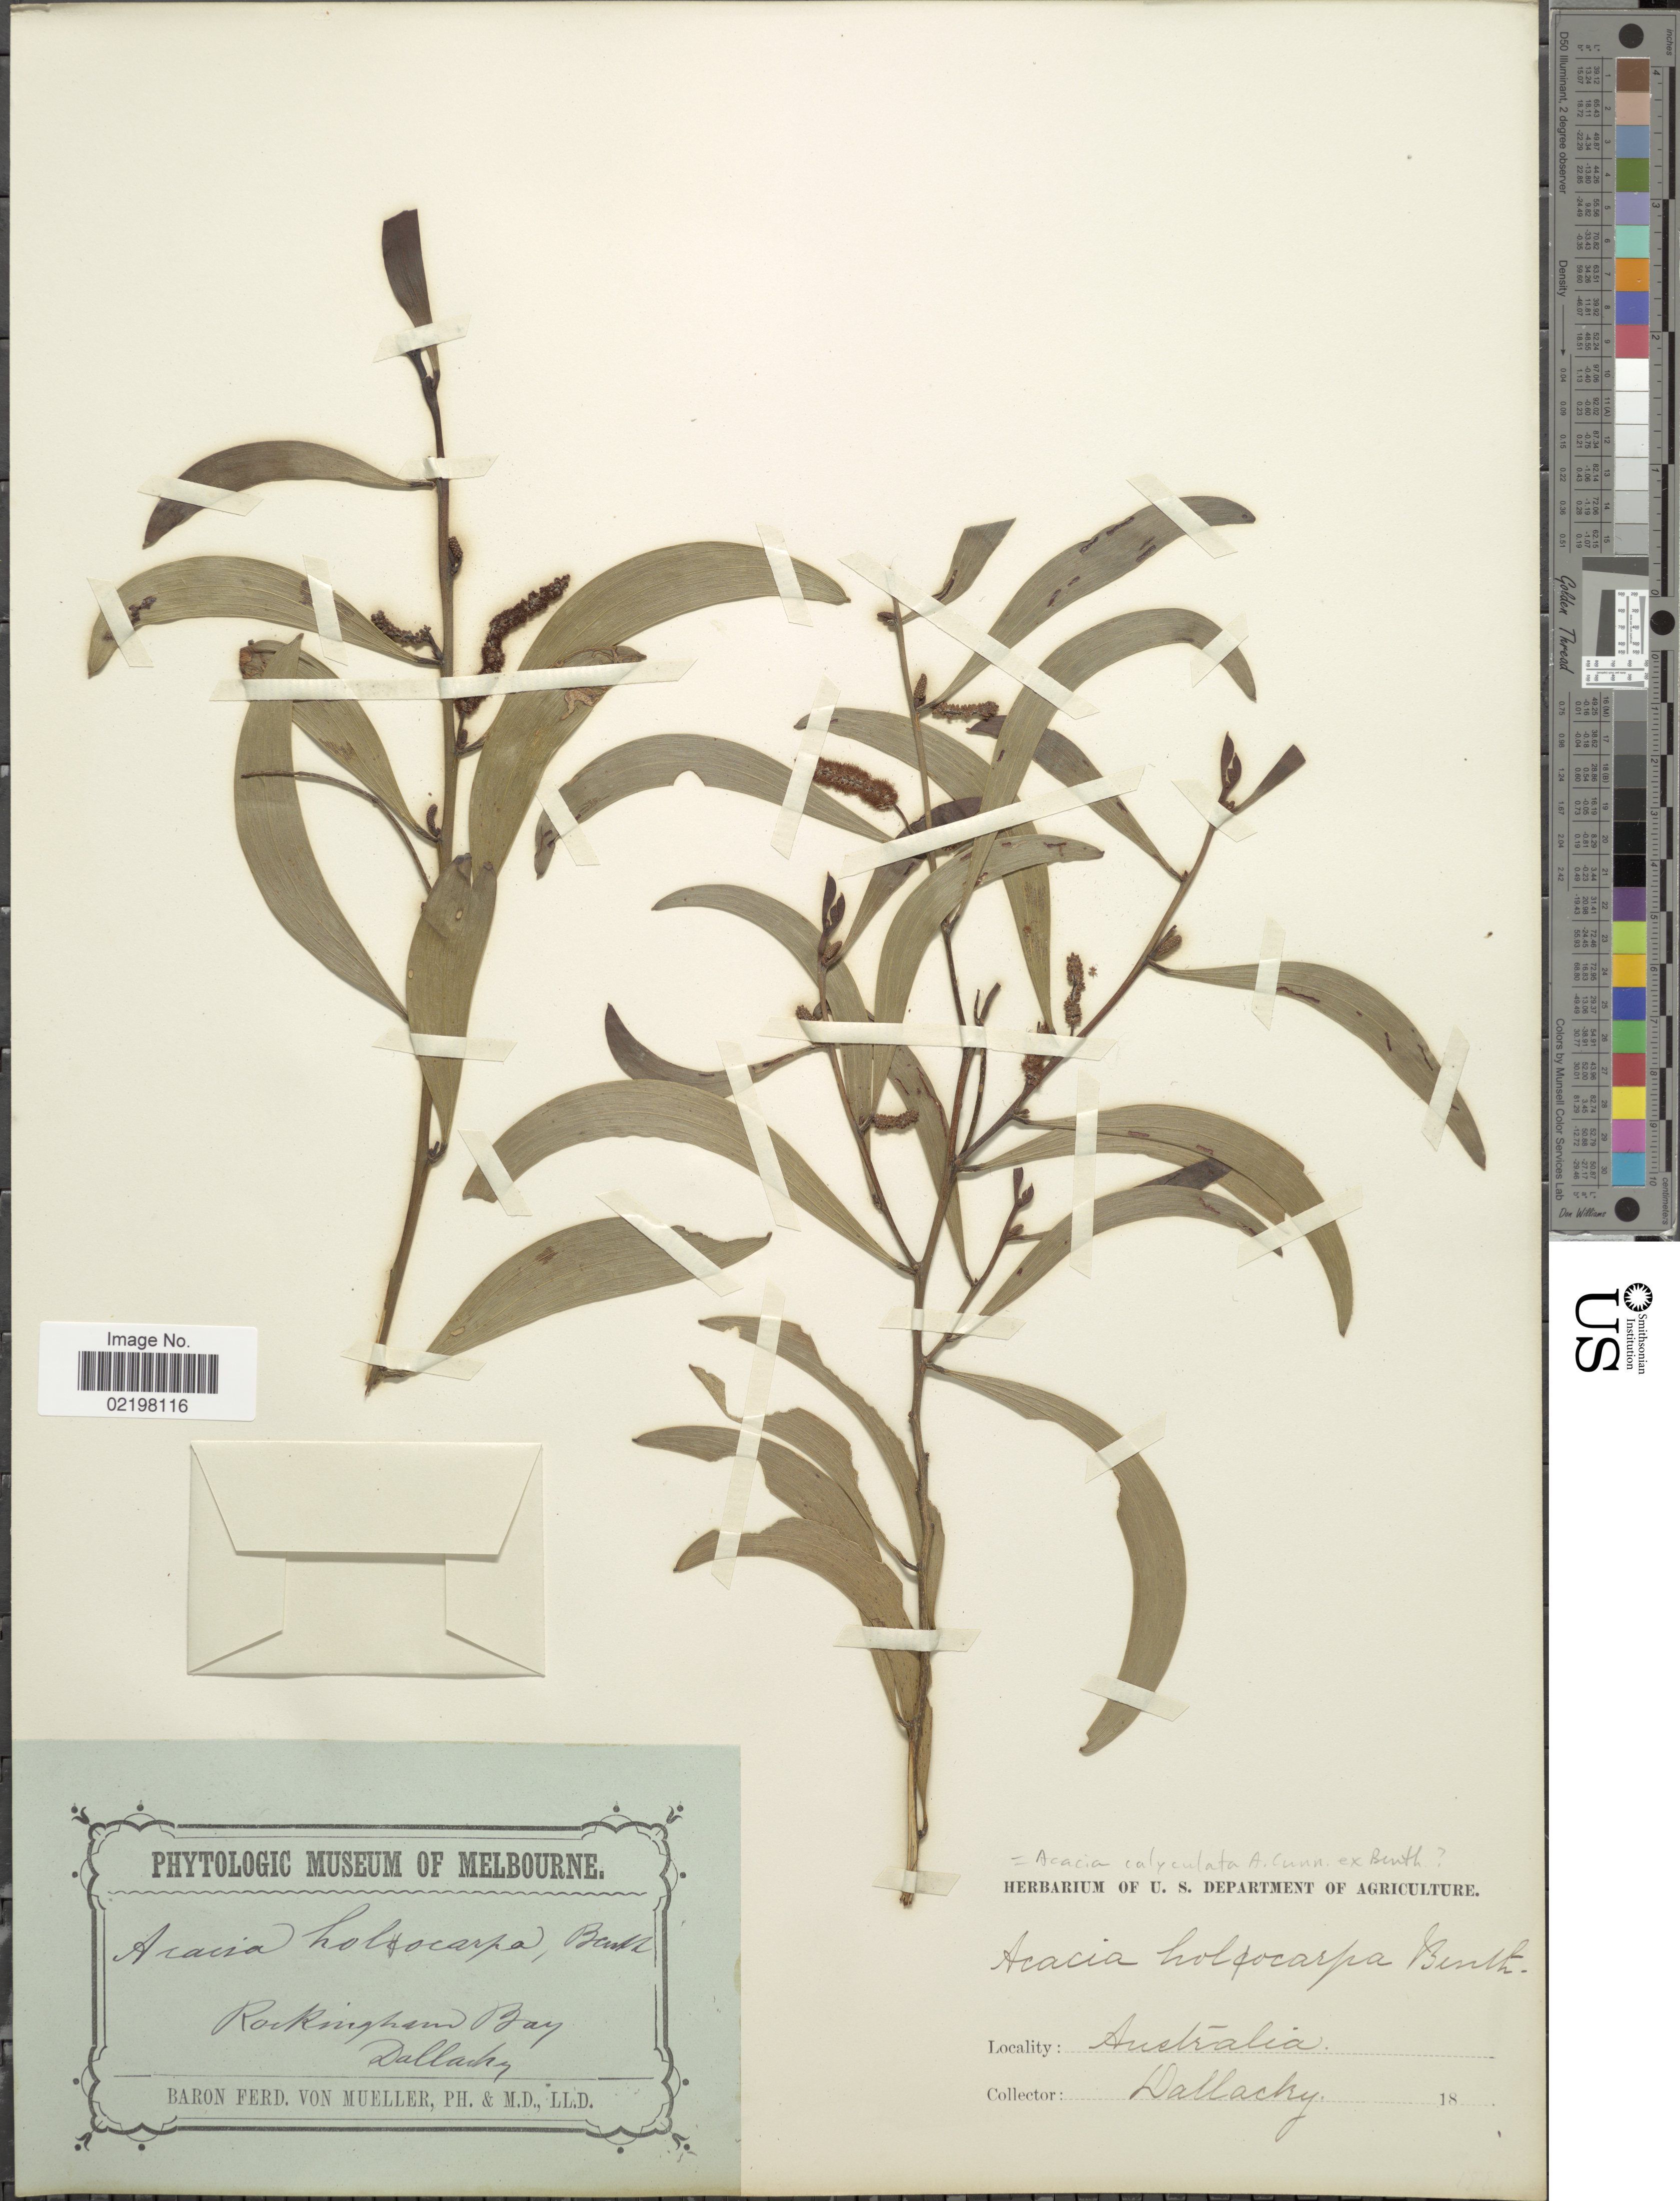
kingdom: Plantae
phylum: Tracheophyta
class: Magnoliopsida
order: Fabales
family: Fabaceae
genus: Acacia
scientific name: Acacia calyculata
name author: Benth.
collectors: Dallachy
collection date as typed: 18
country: Australia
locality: Rockingham Bay